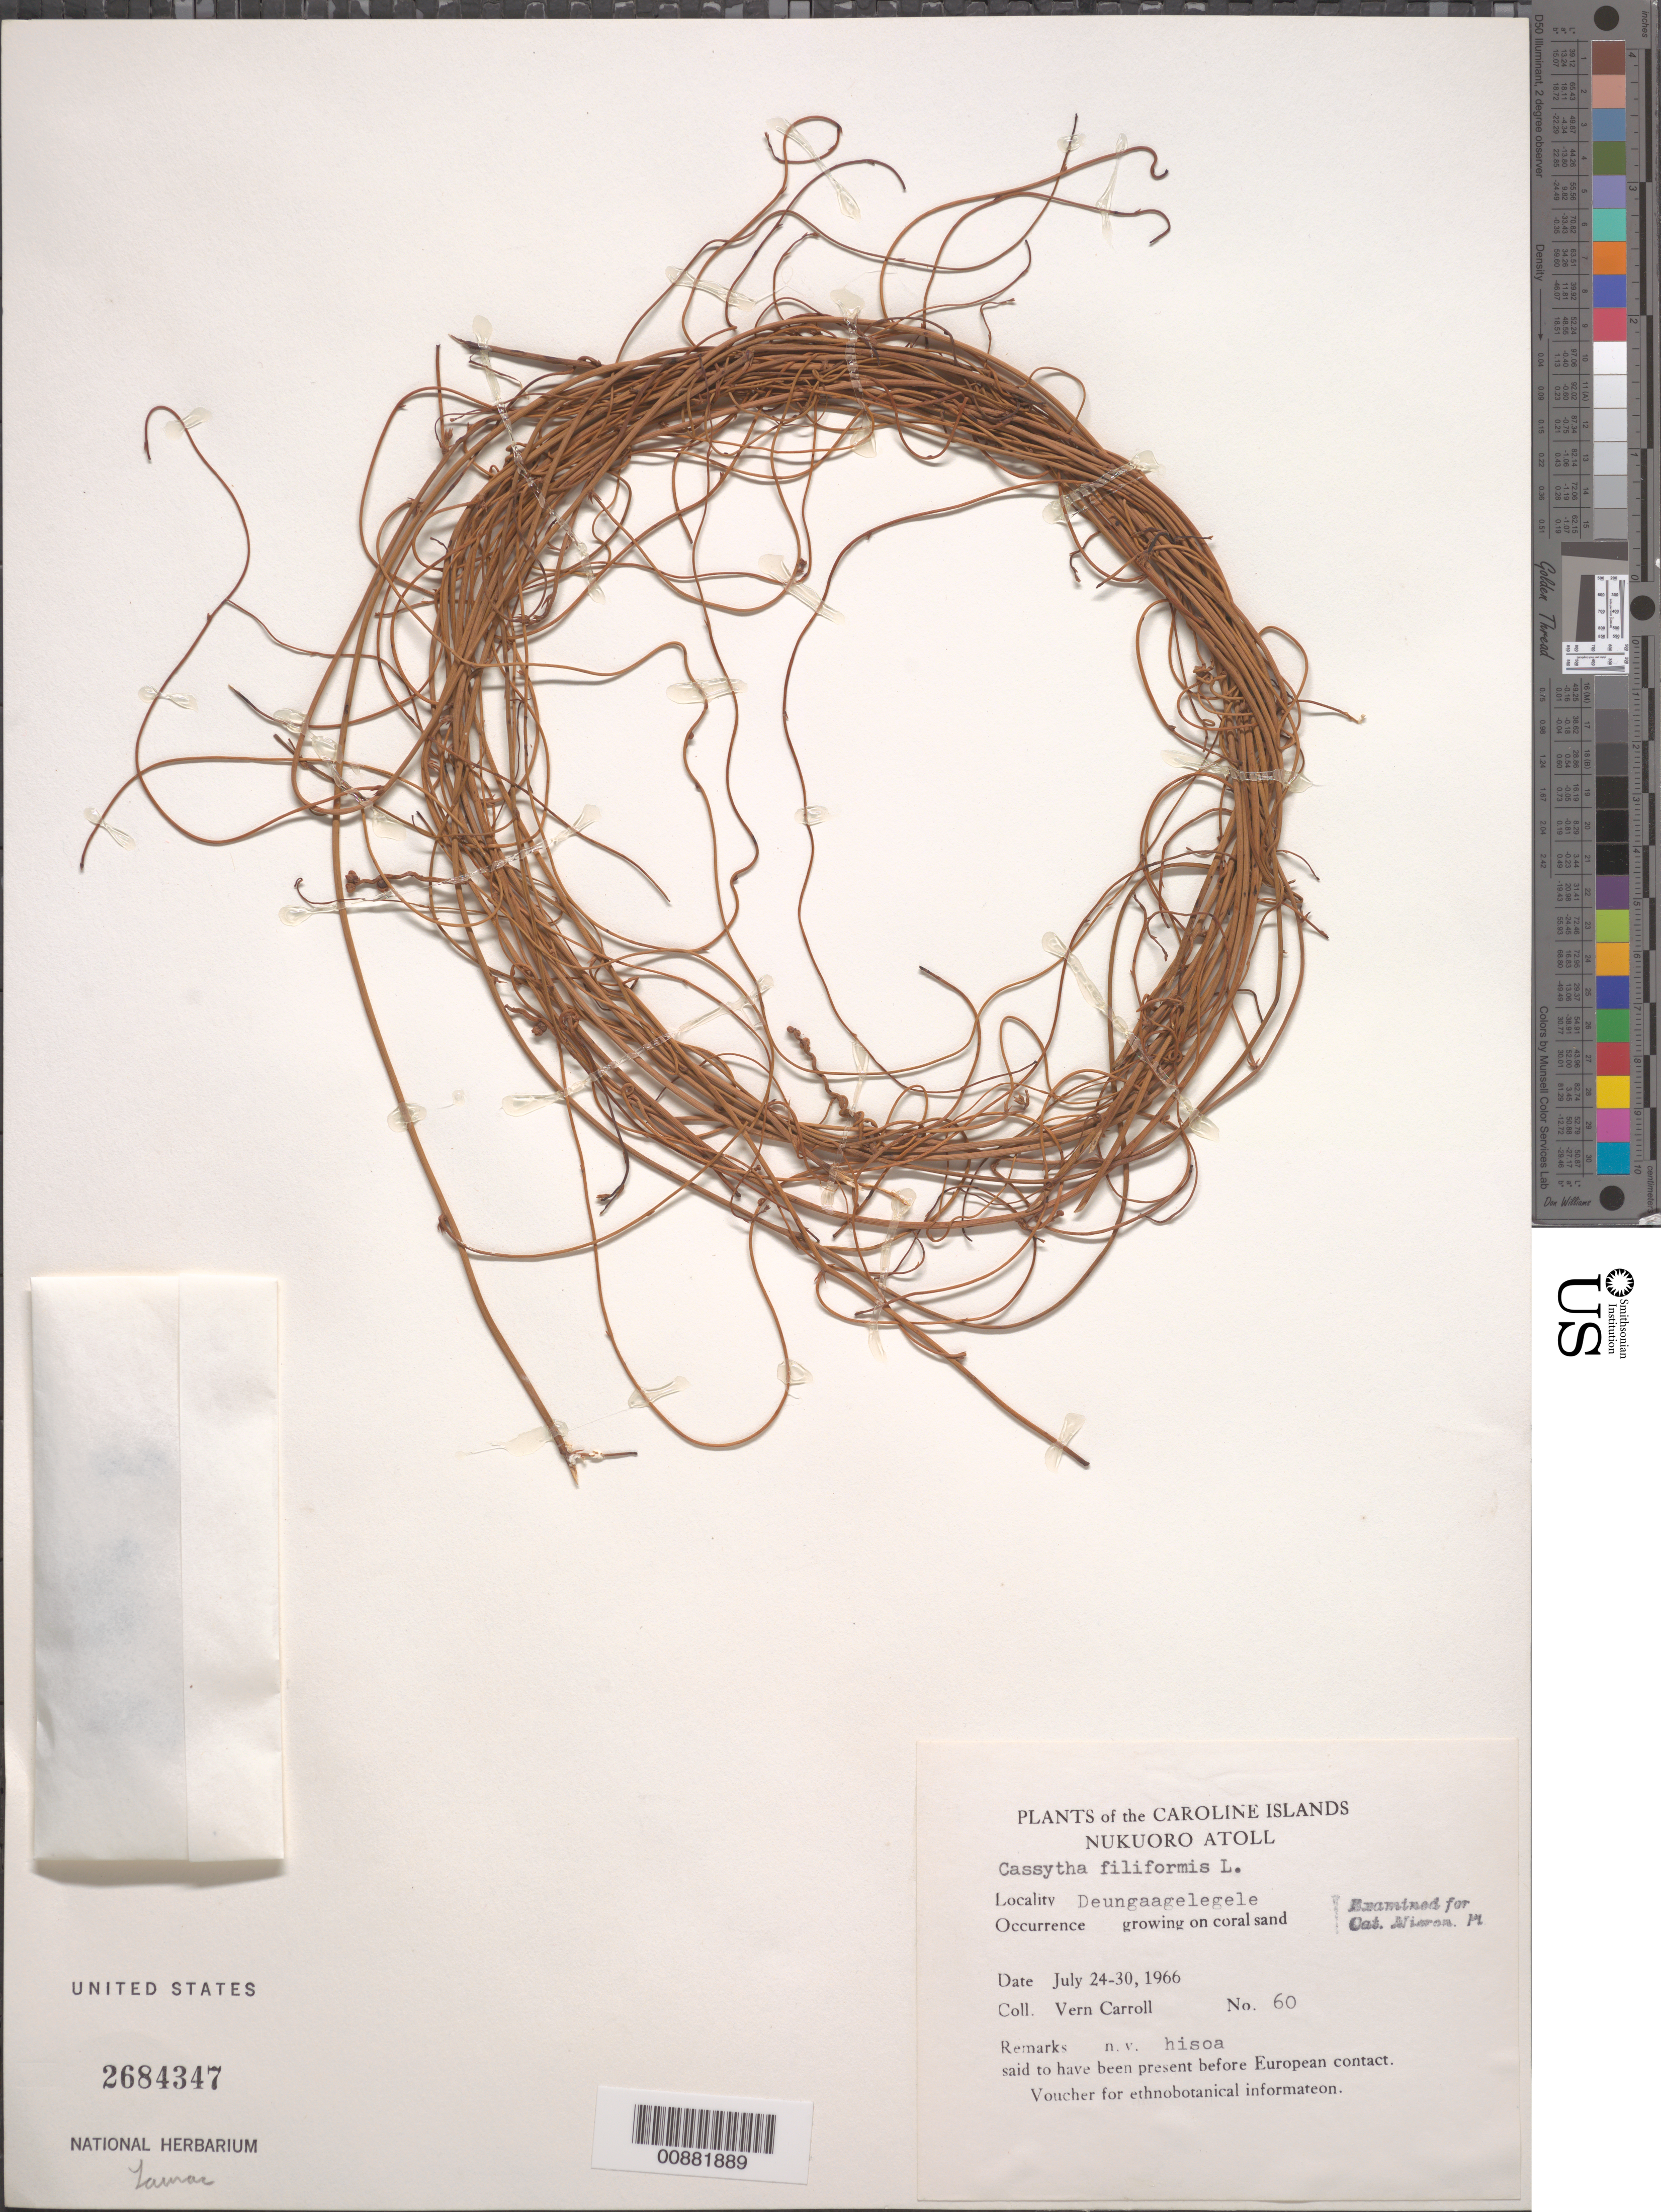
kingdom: Plantae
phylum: Tracheophyta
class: Magnoliopsida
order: Laurales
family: Lauraceae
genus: Cassytha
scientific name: Cassytha filiformis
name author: L.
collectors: V. Carroll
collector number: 60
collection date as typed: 24 Jul 1966 to 30 Jul 1966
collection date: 1966-07-24/1966-07-30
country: Micronesia, Federated States of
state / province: Pohnpei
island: Nukuoro Atoll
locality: Deungaagelegele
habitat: Growing on coral sand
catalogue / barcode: US 2684347